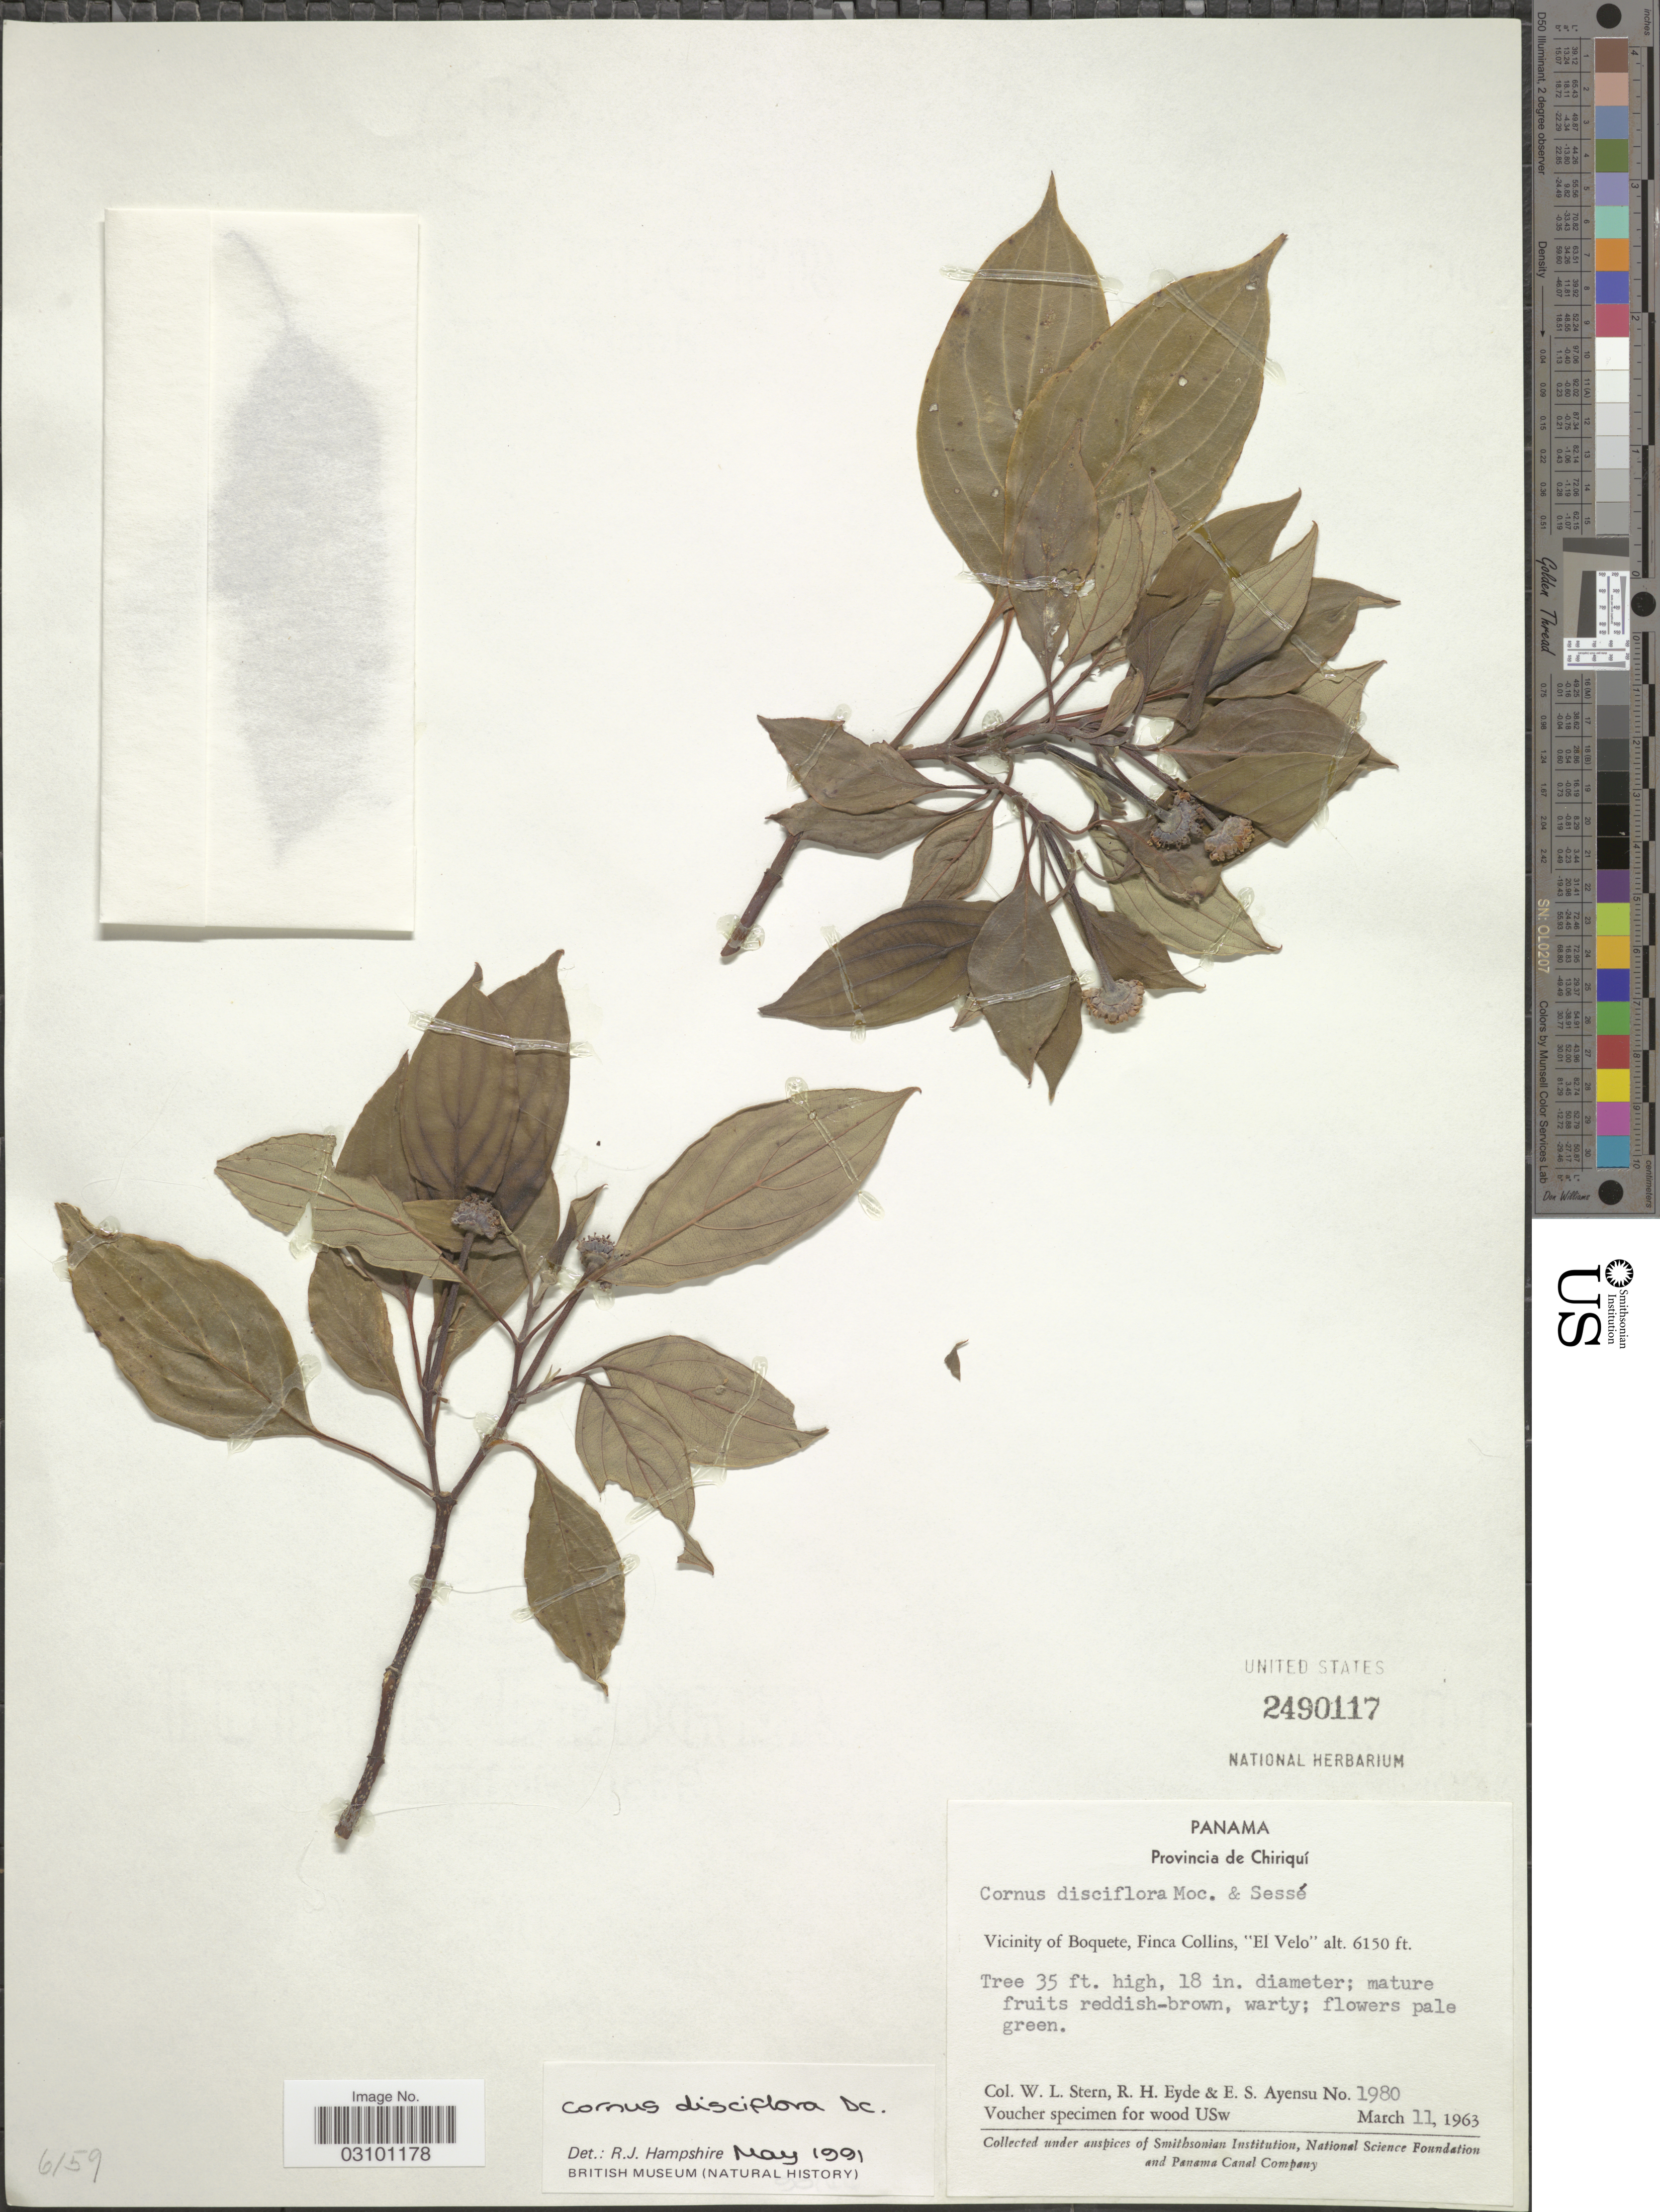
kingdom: Plantae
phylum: Tracheophyta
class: Magnoliopsida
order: Cornales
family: Cornaceae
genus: Cornus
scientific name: Cornus disciflora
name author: Moc. & Sessé ex DC.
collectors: W. L. Stern, R. H. Eyde & E. S. Ayensu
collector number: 1980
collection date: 1963-03-11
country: Panama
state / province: Chiriqui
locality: Vicinity of Boquete, Finca Collins, "El Velo".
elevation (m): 1875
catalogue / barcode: US 2490117